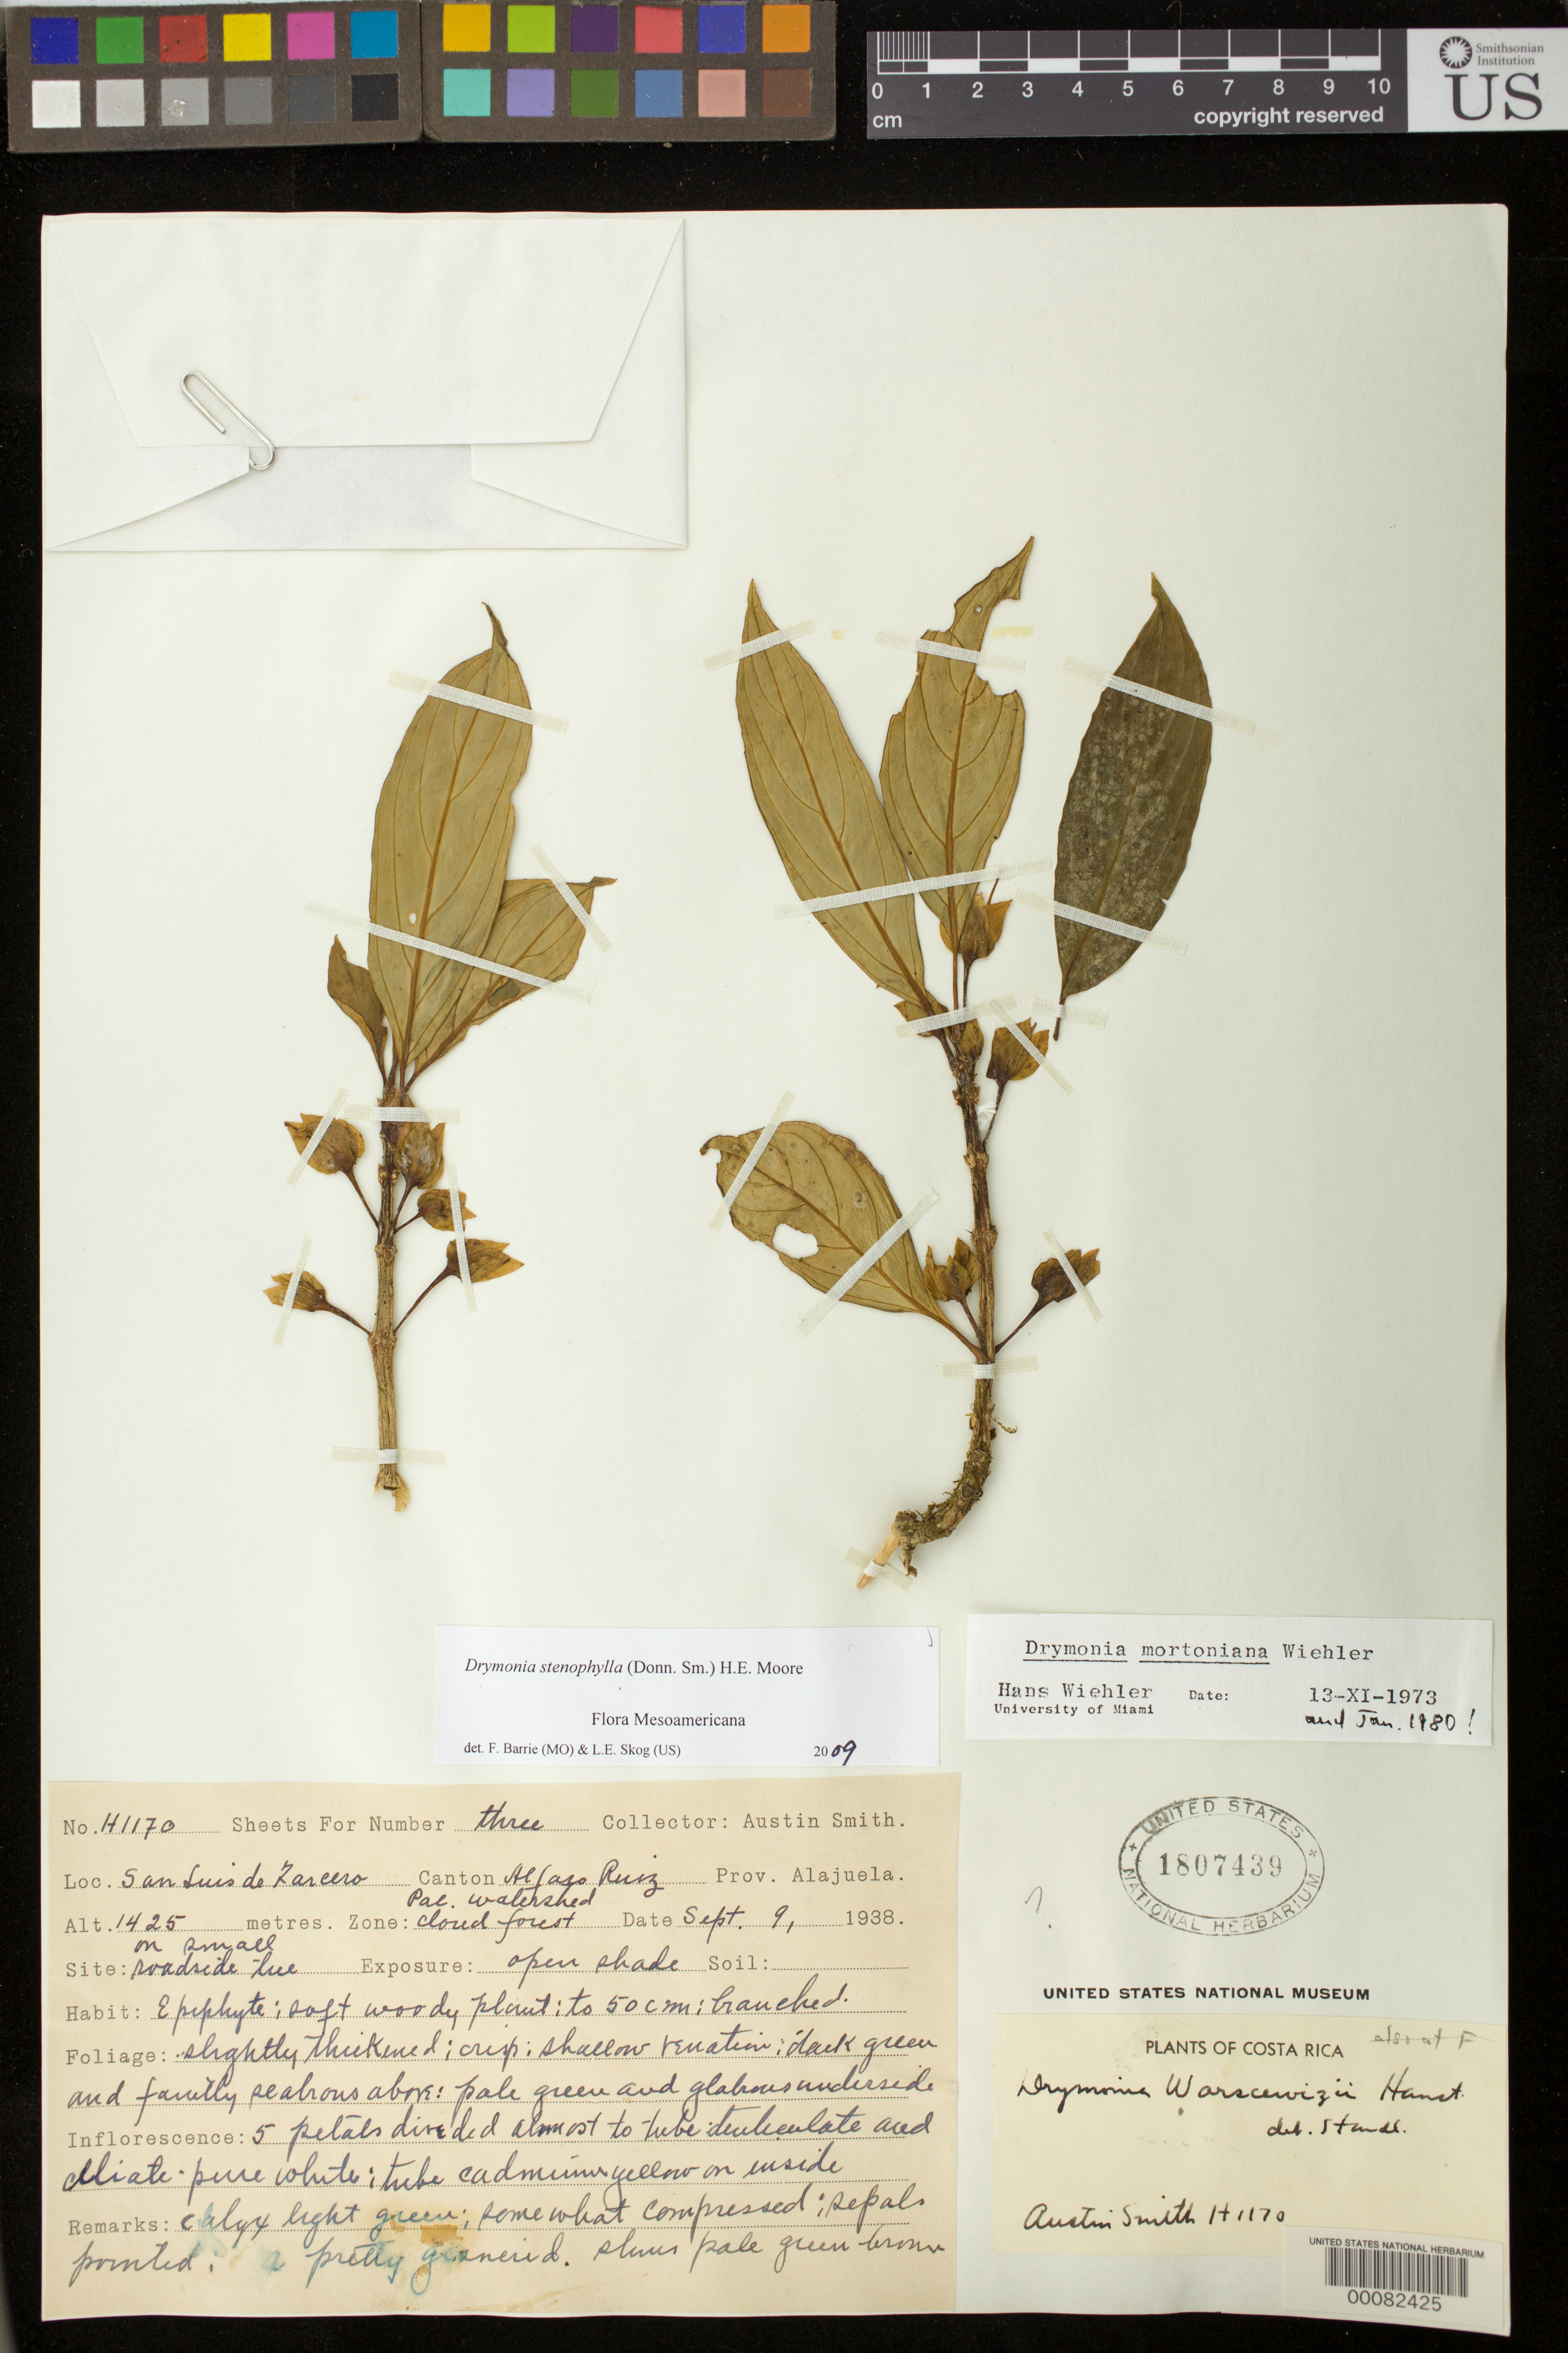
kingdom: Plantae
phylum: Tracheophyta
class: Magnoliopsida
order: Lamiales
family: Gesneriaceae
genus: Drymonia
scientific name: Drymonia stenophylla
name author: (Donn. Sm.) H.E. Moore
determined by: Barrie, F. R.; Skog, Laurence E.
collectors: Aust P. Smith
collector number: H 1170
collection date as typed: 09 Sep 1938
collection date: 1938-09-09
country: Costa Rica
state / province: Alajuela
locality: San Luis de Zarcero, Canton Alfaro Ruiz, Prov. Alajuela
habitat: Pac. watershed cloud forest, on small roadside tree, open shade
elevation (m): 1425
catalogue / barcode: US 1807439